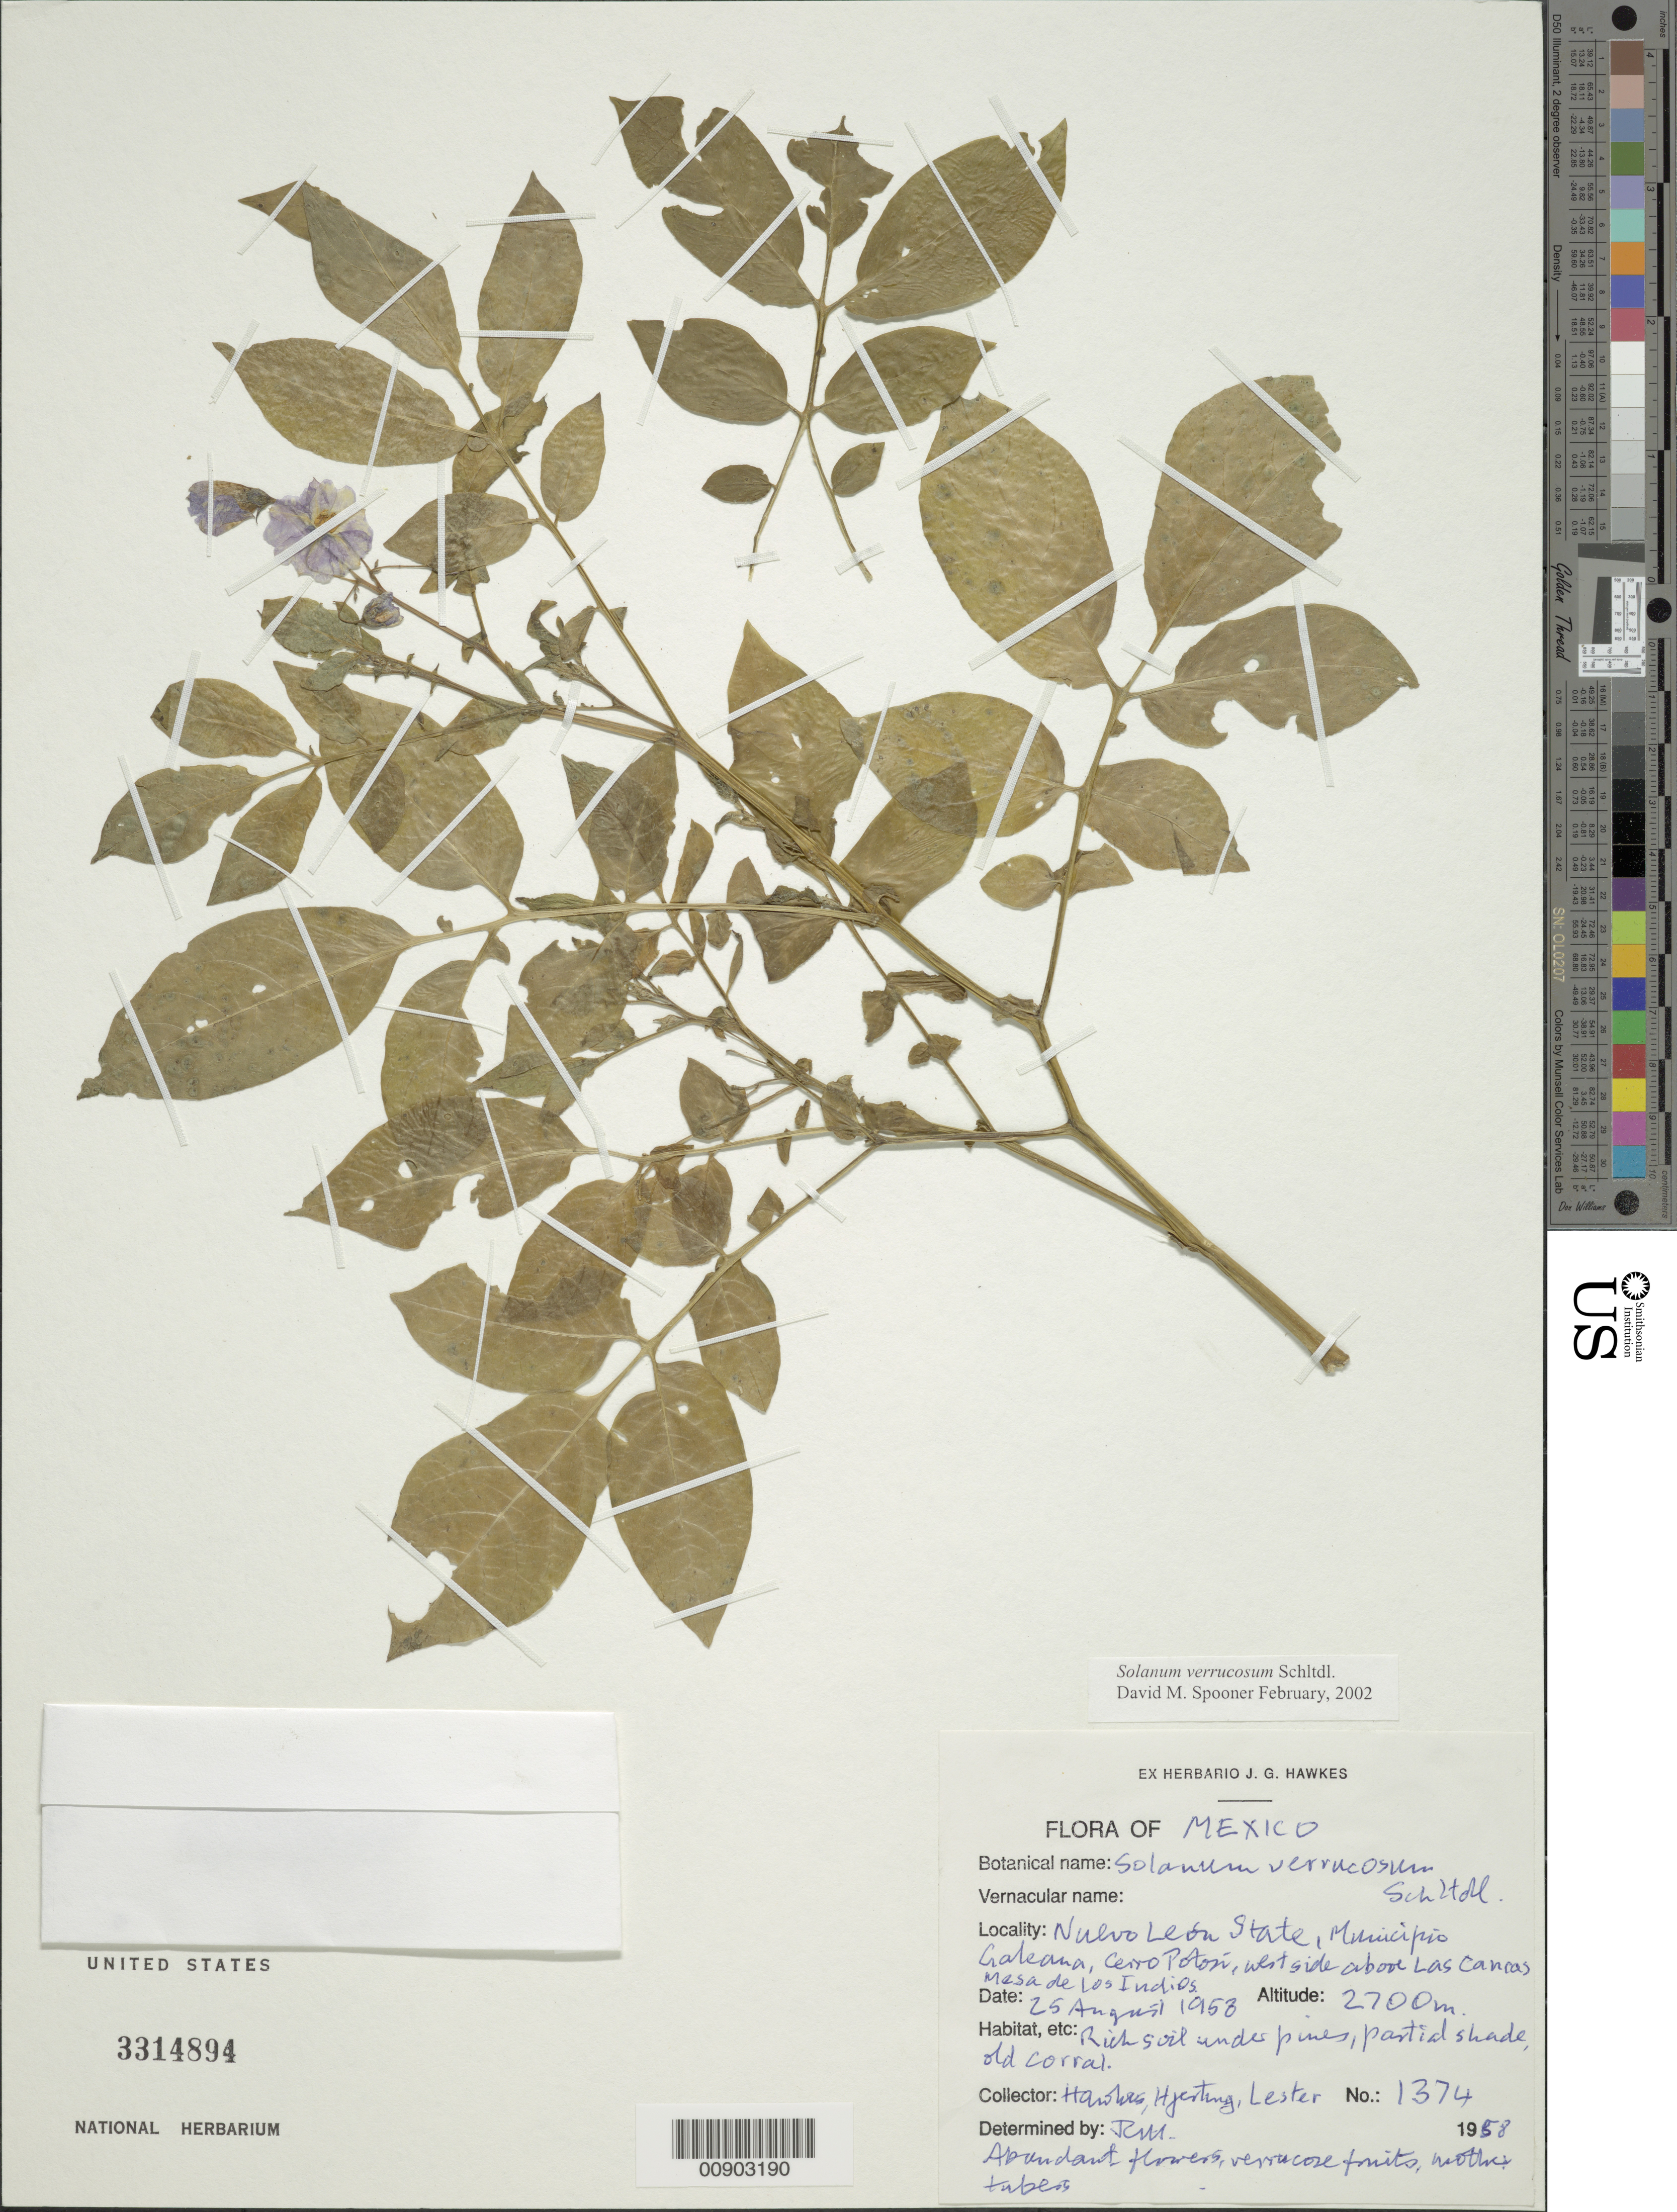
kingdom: Plantae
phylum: Tracheophyta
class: Magnoliopsida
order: Solanales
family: Solanaceae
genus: Solanum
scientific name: Solanum verrucosum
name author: Schltdl.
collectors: J. G. Hawkes, J. P. Hjerting & R. Lester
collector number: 1374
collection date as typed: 25 Aug 1958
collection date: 1958-08-25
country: Mexico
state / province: Nuevo León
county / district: Galeana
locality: Cerro Potosí, west side above Las Cancas, Mesa de los Indios. Mpio. Galeana, Nuevo León.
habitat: Rich soil under pines, partial shade, old corral.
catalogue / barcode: US 3314894